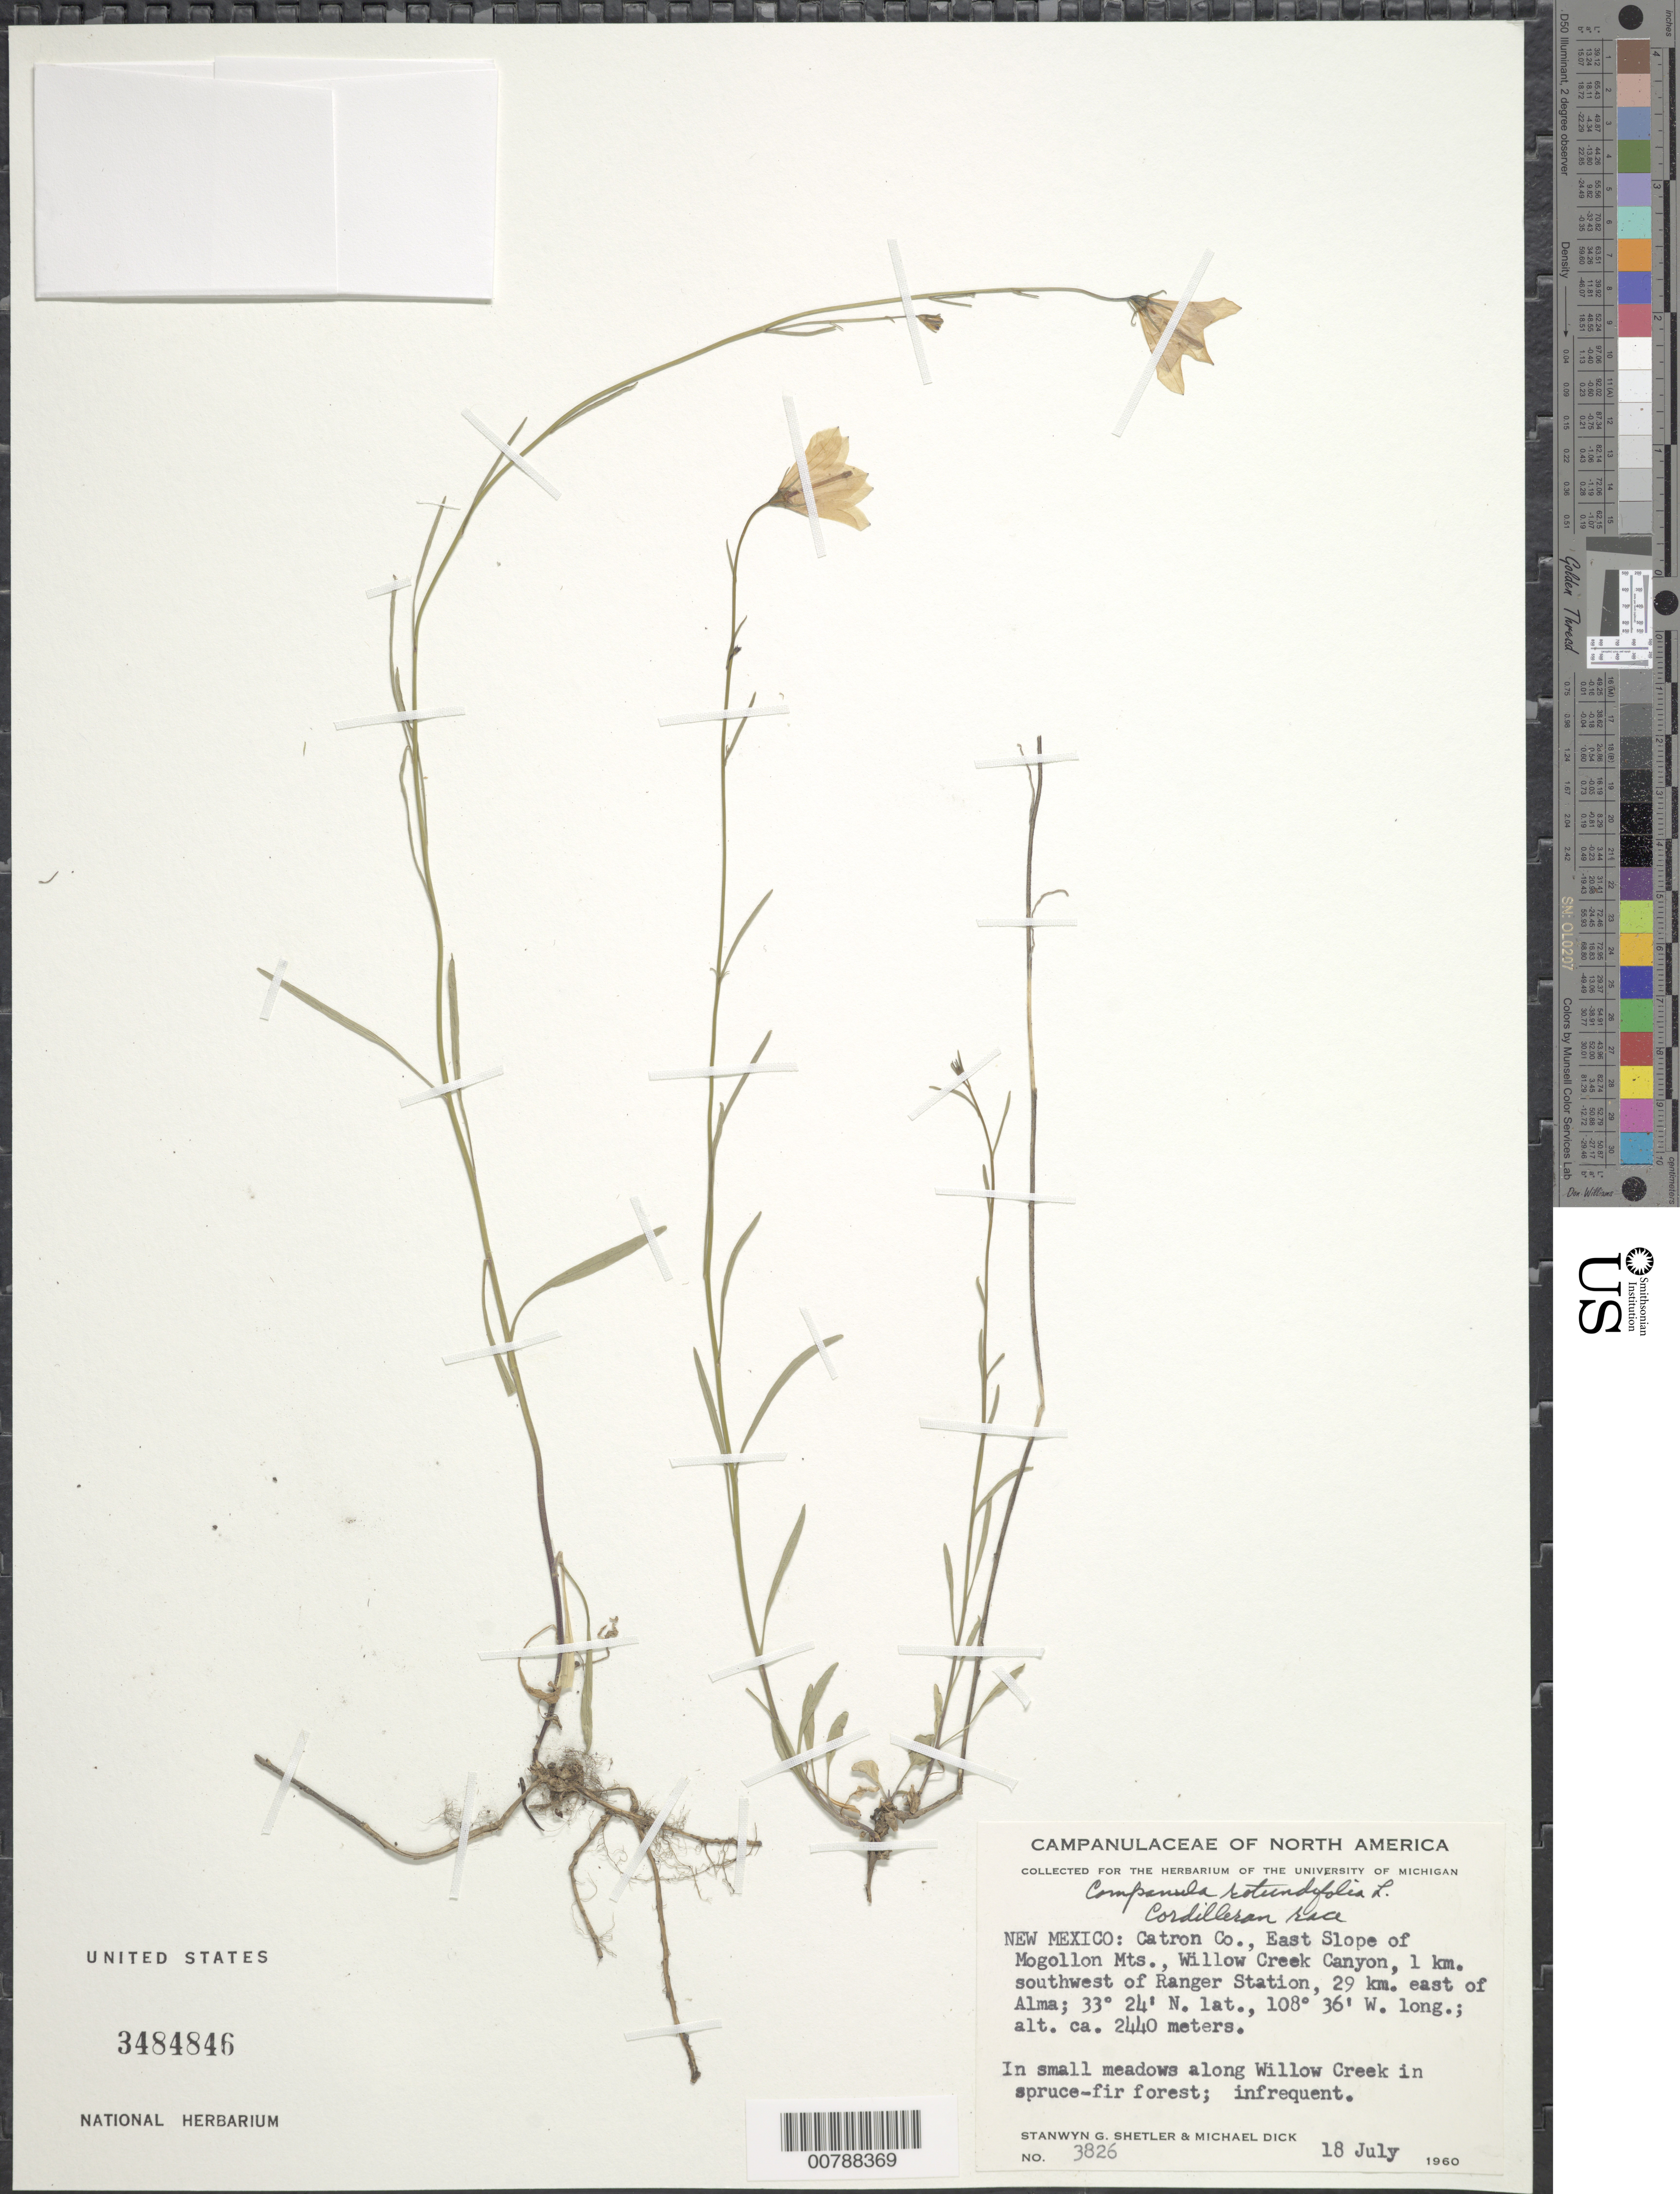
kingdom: Plantae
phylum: Tracheophyta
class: Magnoliopsida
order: Asterales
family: Campanulaceae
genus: Campanula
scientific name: Campanula rotundifolia L. Cordilleran race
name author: L.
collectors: S. Shetler & M. Dick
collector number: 3826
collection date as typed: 18 July 1960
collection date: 1960-07-18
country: United States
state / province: New Mexico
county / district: Catron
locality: East slope of Mogollan Mts., Willow Creek Canyon, 1 km. southwest of Ranger Station, 29 km. east of Alma.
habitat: In small meadows along Willow Creek in spruce-fir forest; infrequent.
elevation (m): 2440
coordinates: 33 24' N, 108 36' W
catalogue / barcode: US 3484846